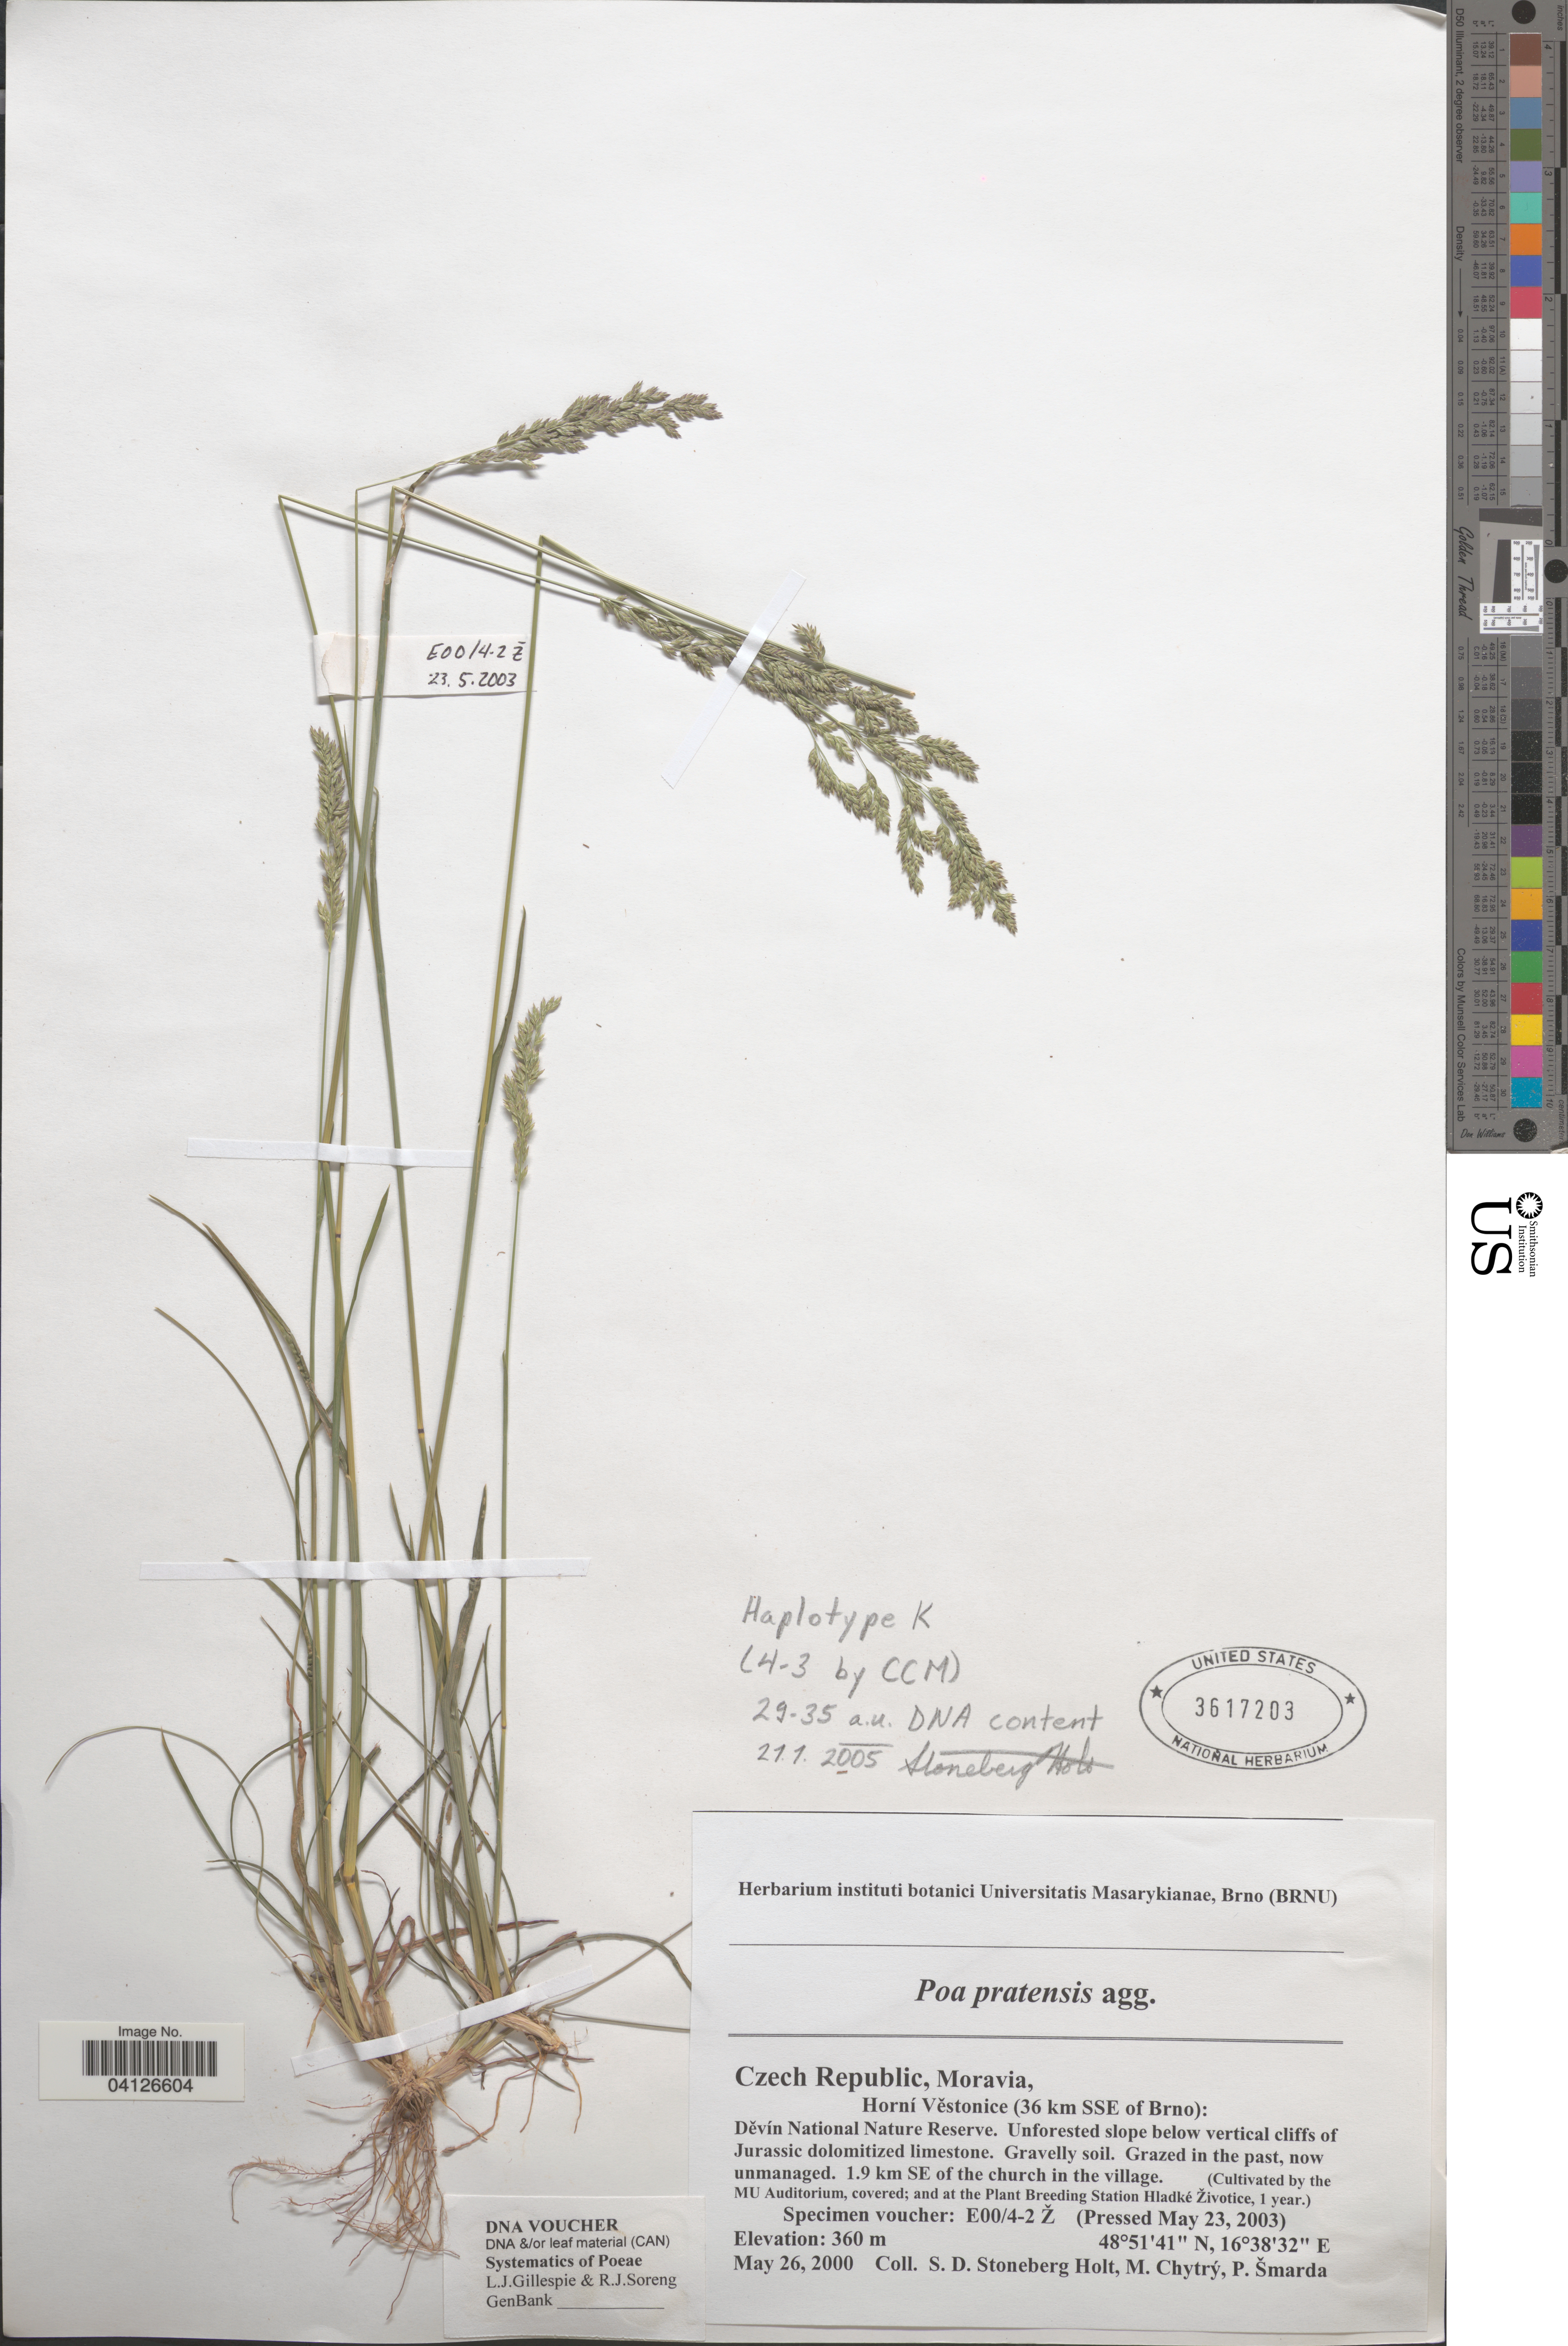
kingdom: Plantae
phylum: Tracheophyta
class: Liliopsida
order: Poales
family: Poaceae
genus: Poa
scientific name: Poa pratensis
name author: L.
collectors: Ex herb. instituti botanici Universitatis Masarykianae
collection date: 2003-05-23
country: Czechia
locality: (Cultivated by the MU Auditorium, covered; and at the Plant Breeding Station Hladké Životice, 1 year.).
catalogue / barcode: US 3617203